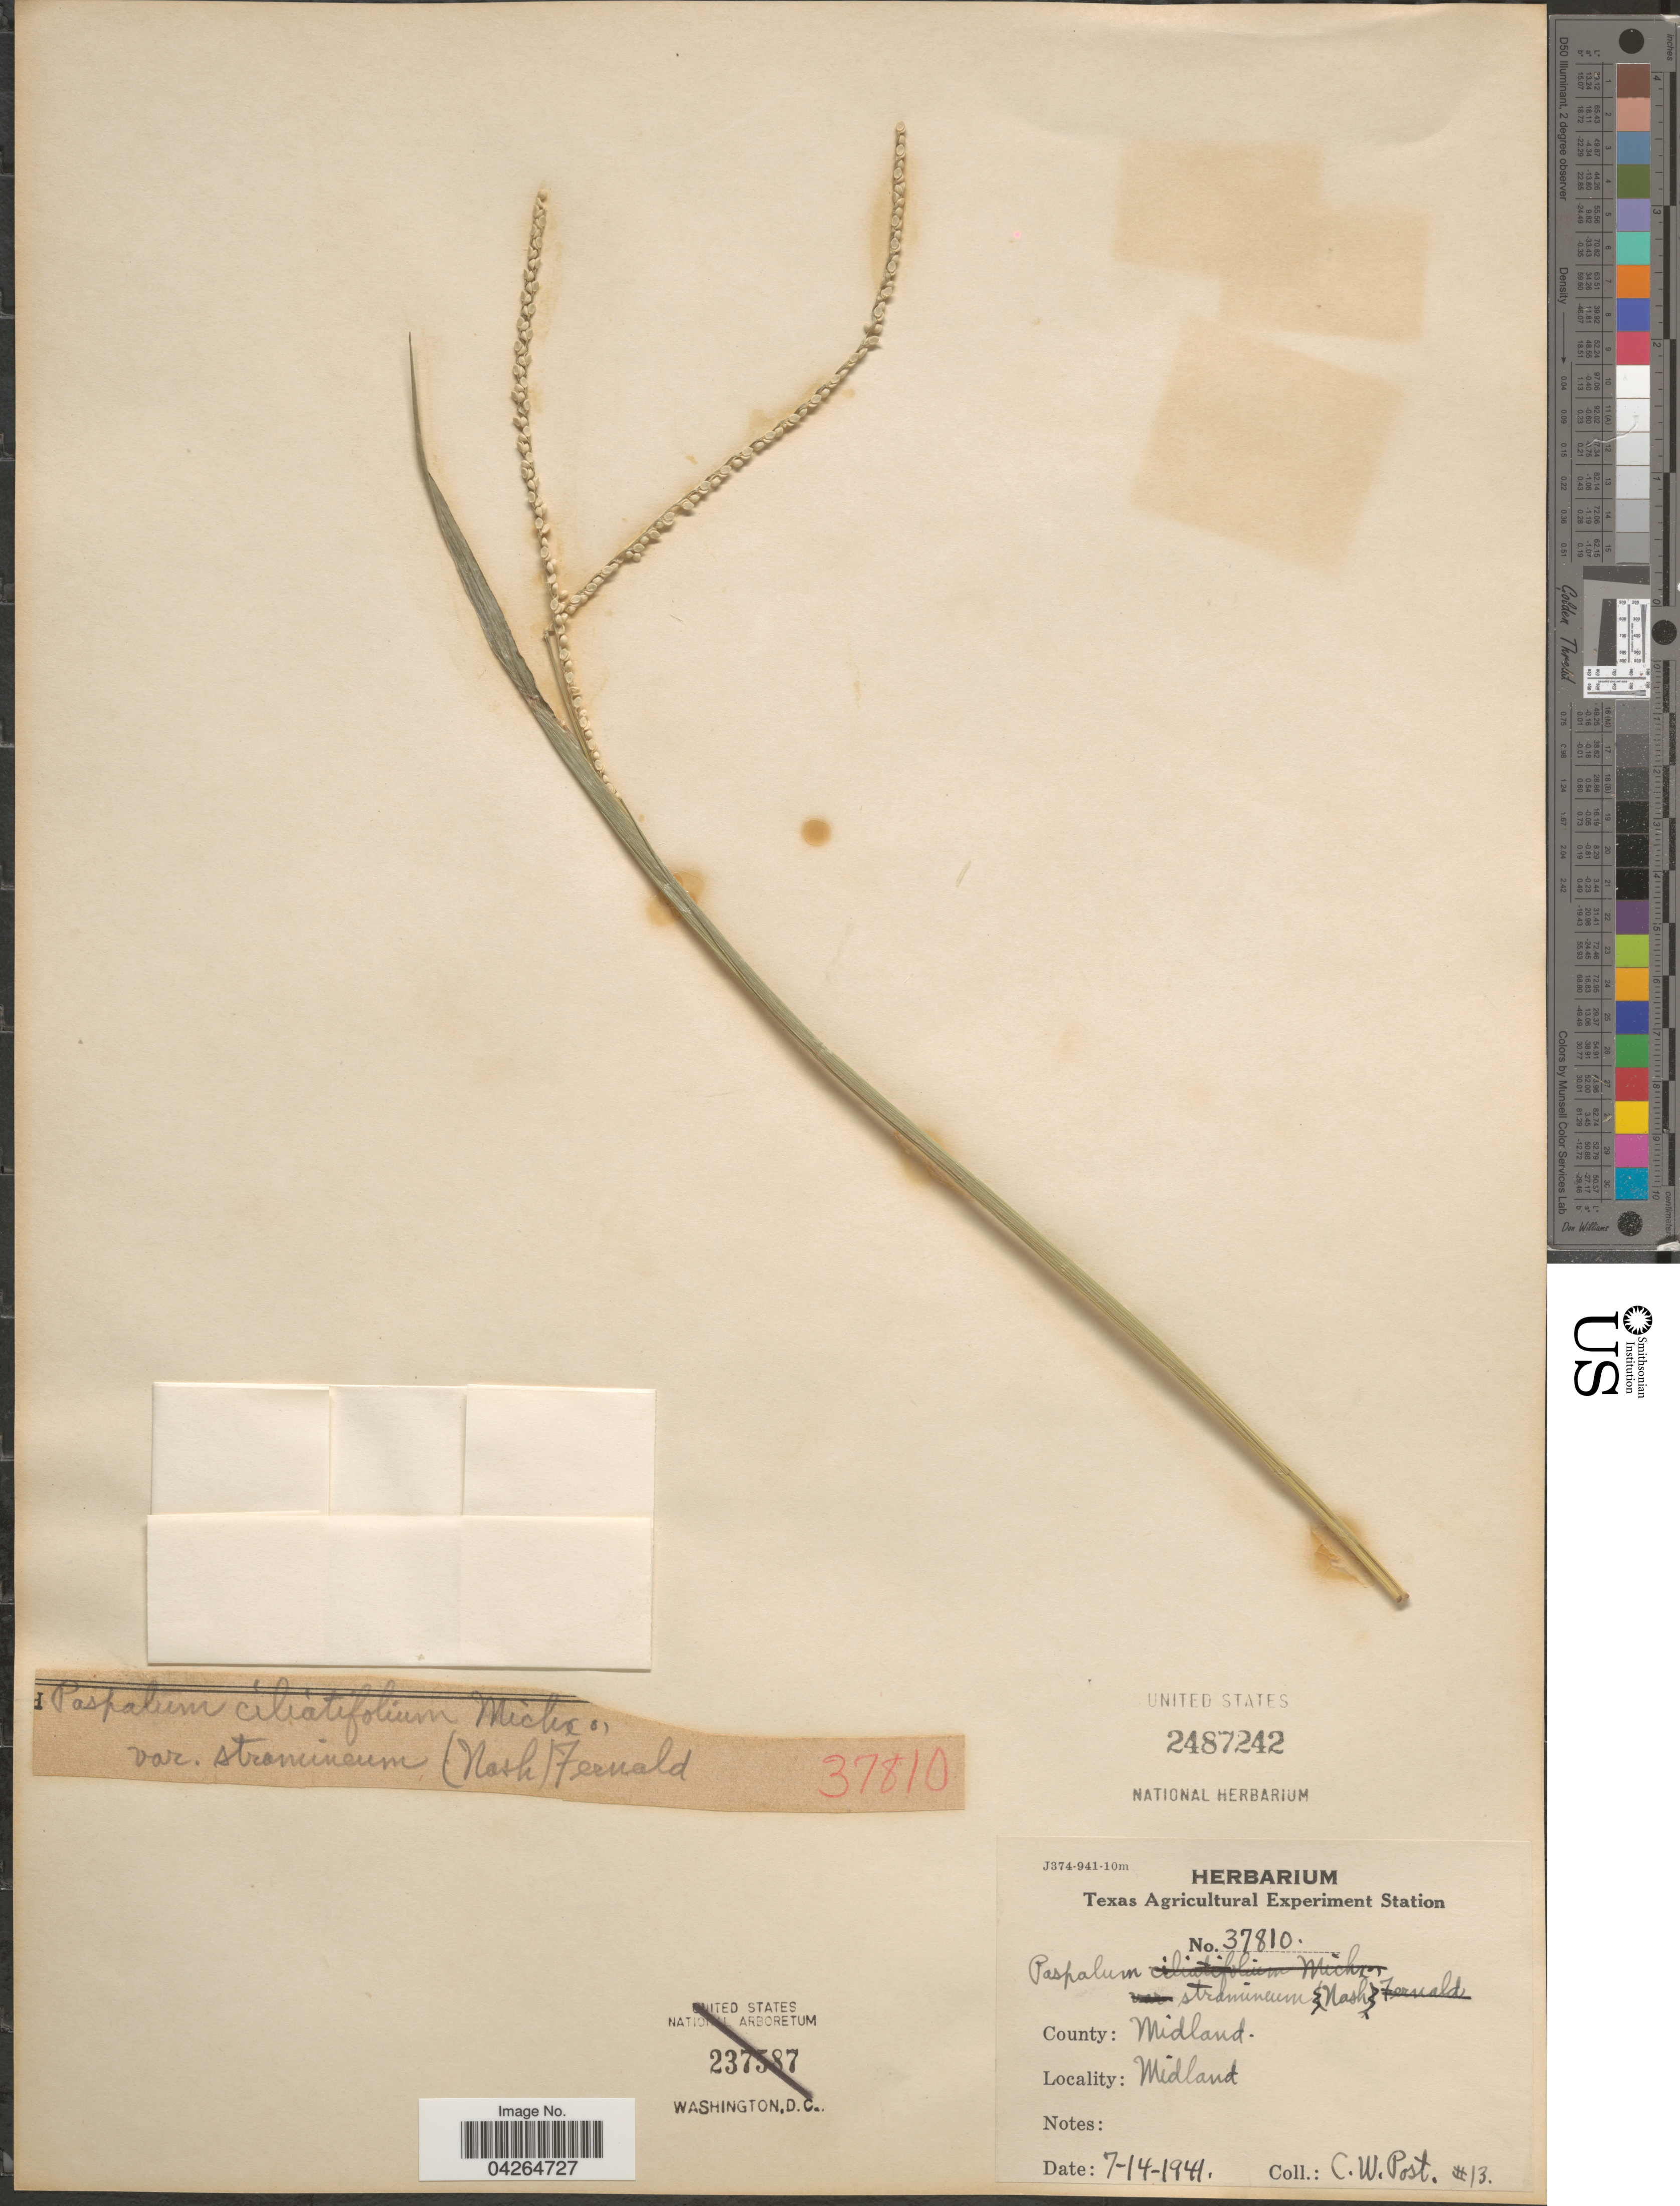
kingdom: Plantae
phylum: Tracheophyta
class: Liliopsida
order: Poales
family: Poaceae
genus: Paspalum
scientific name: Paspalum setaceum var. stramineum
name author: (Nash) D.J. Banks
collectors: C. Post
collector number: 13/37810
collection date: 1941-07-14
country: United States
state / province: Texas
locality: County: Midland. Midland.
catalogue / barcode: US 2487242